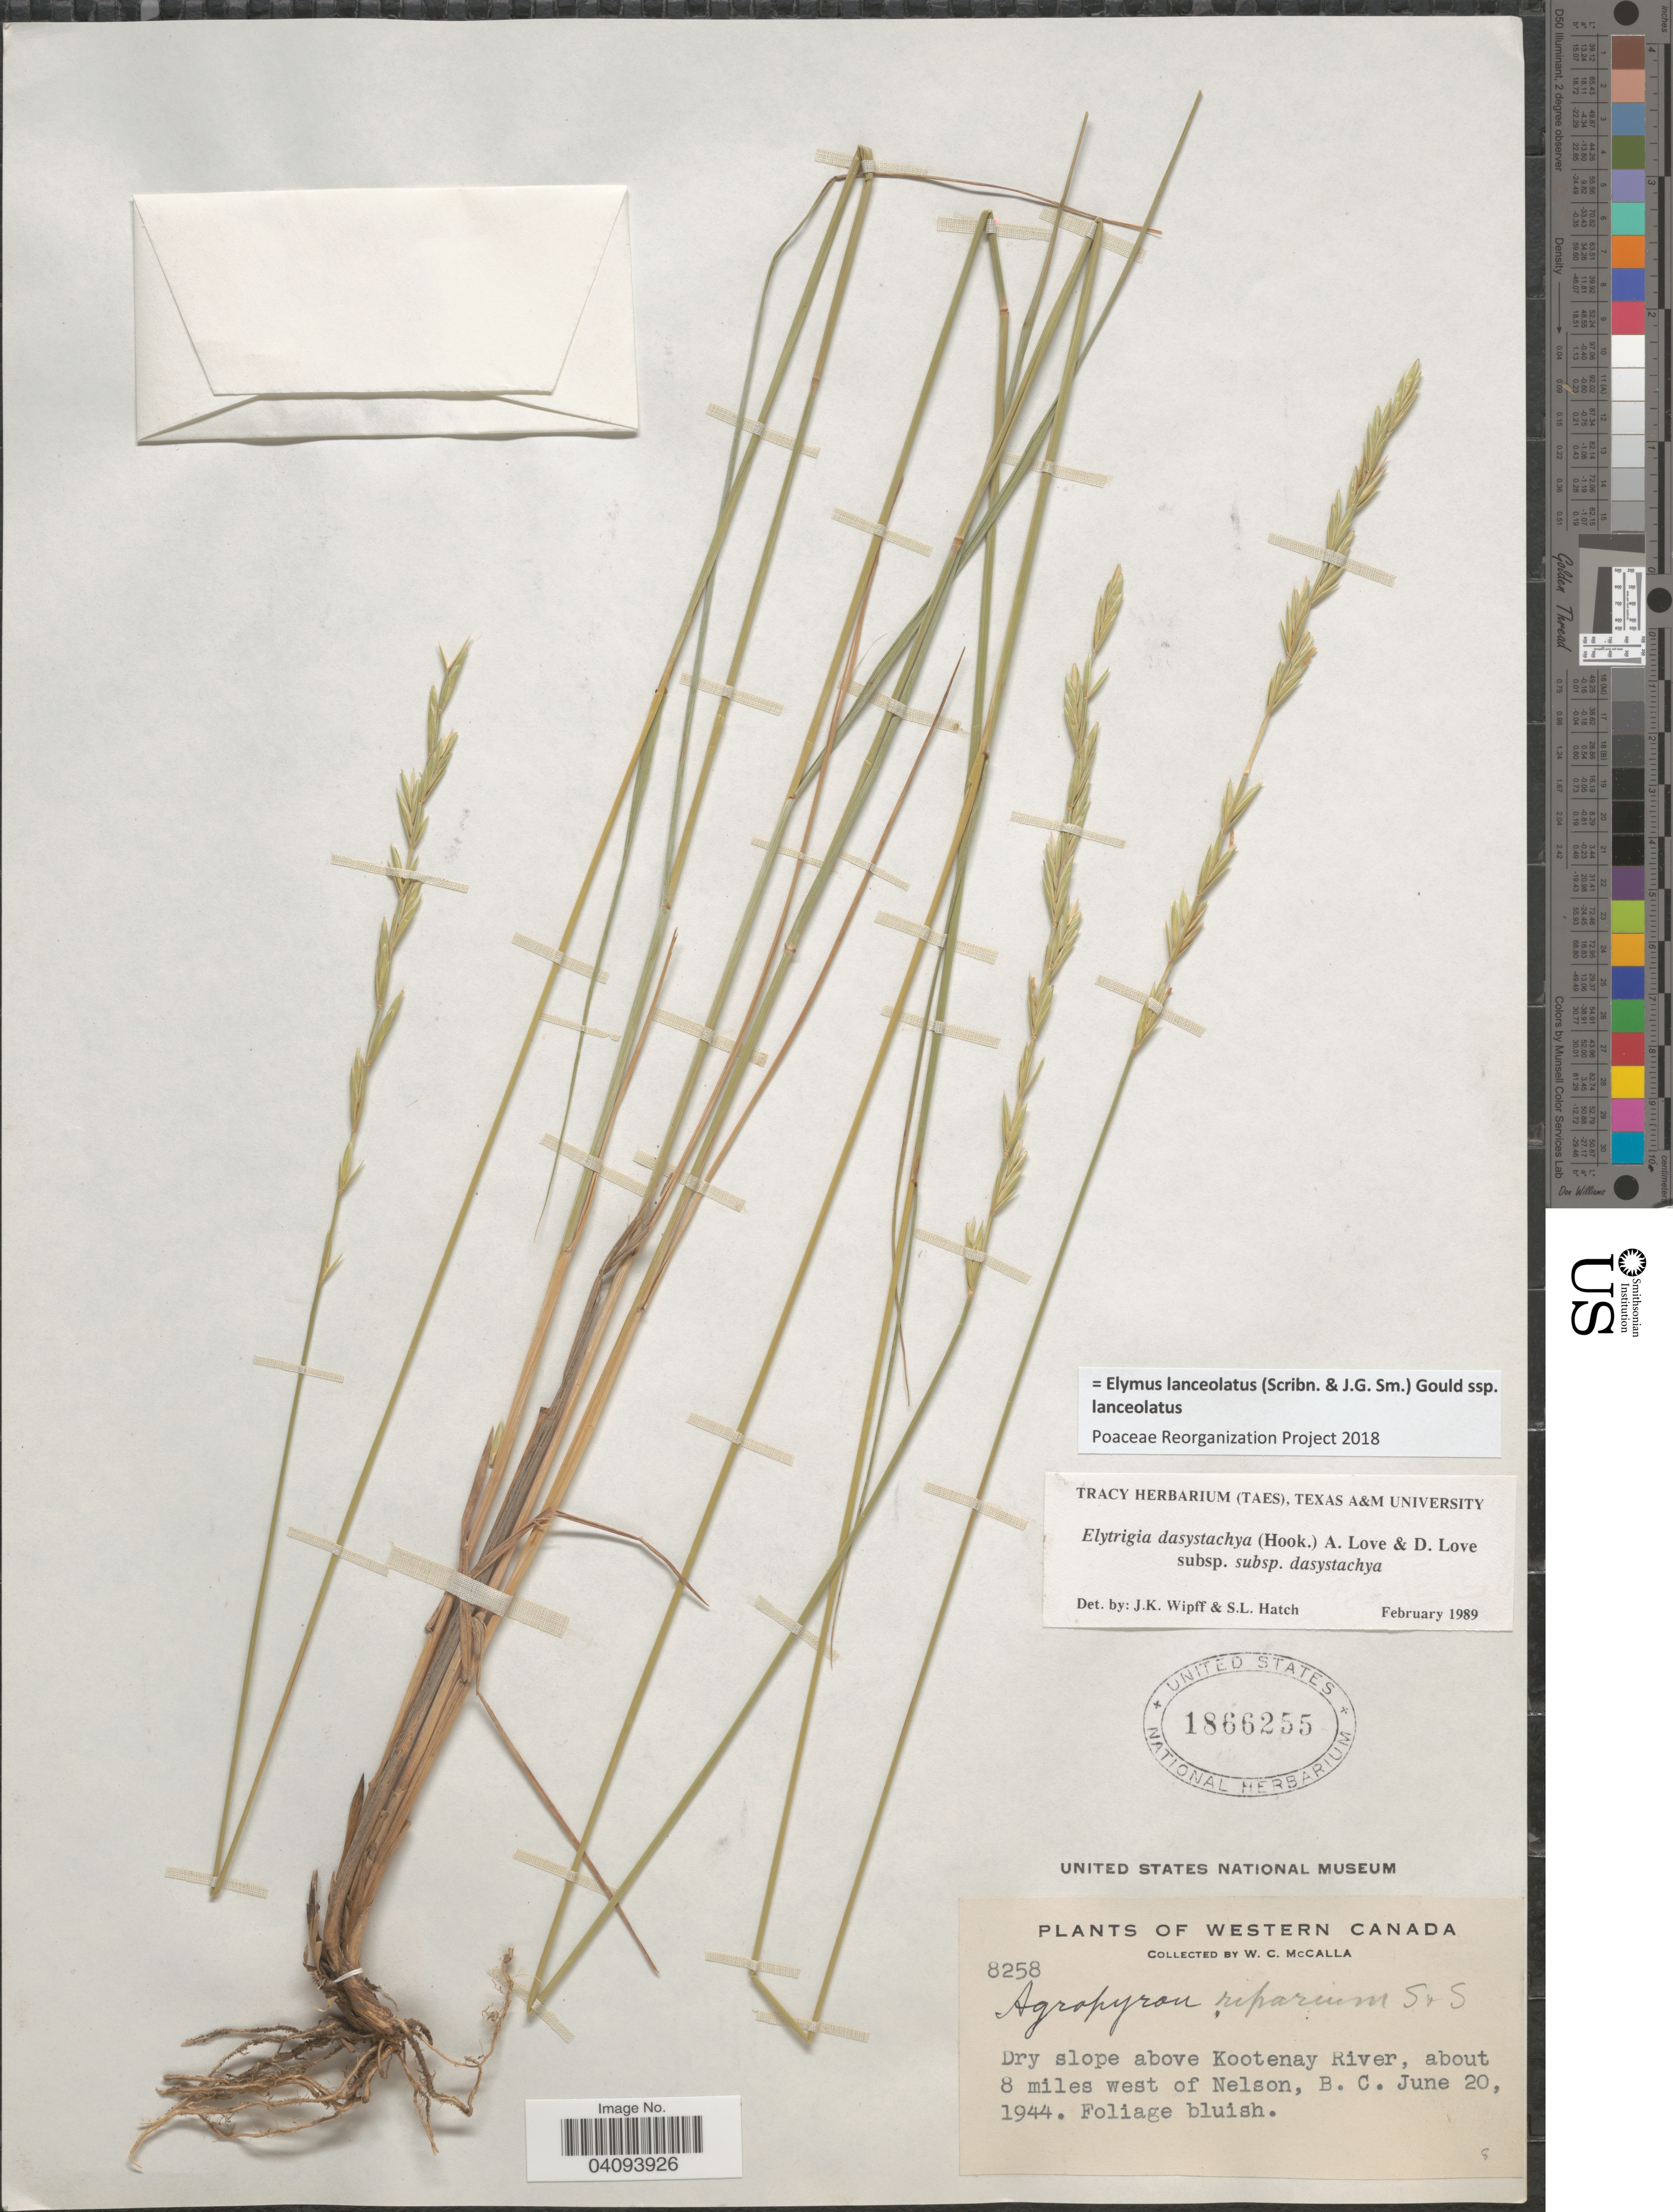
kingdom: Plantae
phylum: Tracheophyta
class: Liliopsida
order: Poales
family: Poaceae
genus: Elymus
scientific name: Elymus lanceolatus subsp. lanceolatus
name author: (Scribn. & J.G. Sm.) Gould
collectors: W. McCalla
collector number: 8258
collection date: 1944-06-20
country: Canada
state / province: British Columbia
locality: Western Canada. Dry slope above Kootenay River, about 8 miles west of Nelson.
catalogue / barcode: US 1866255